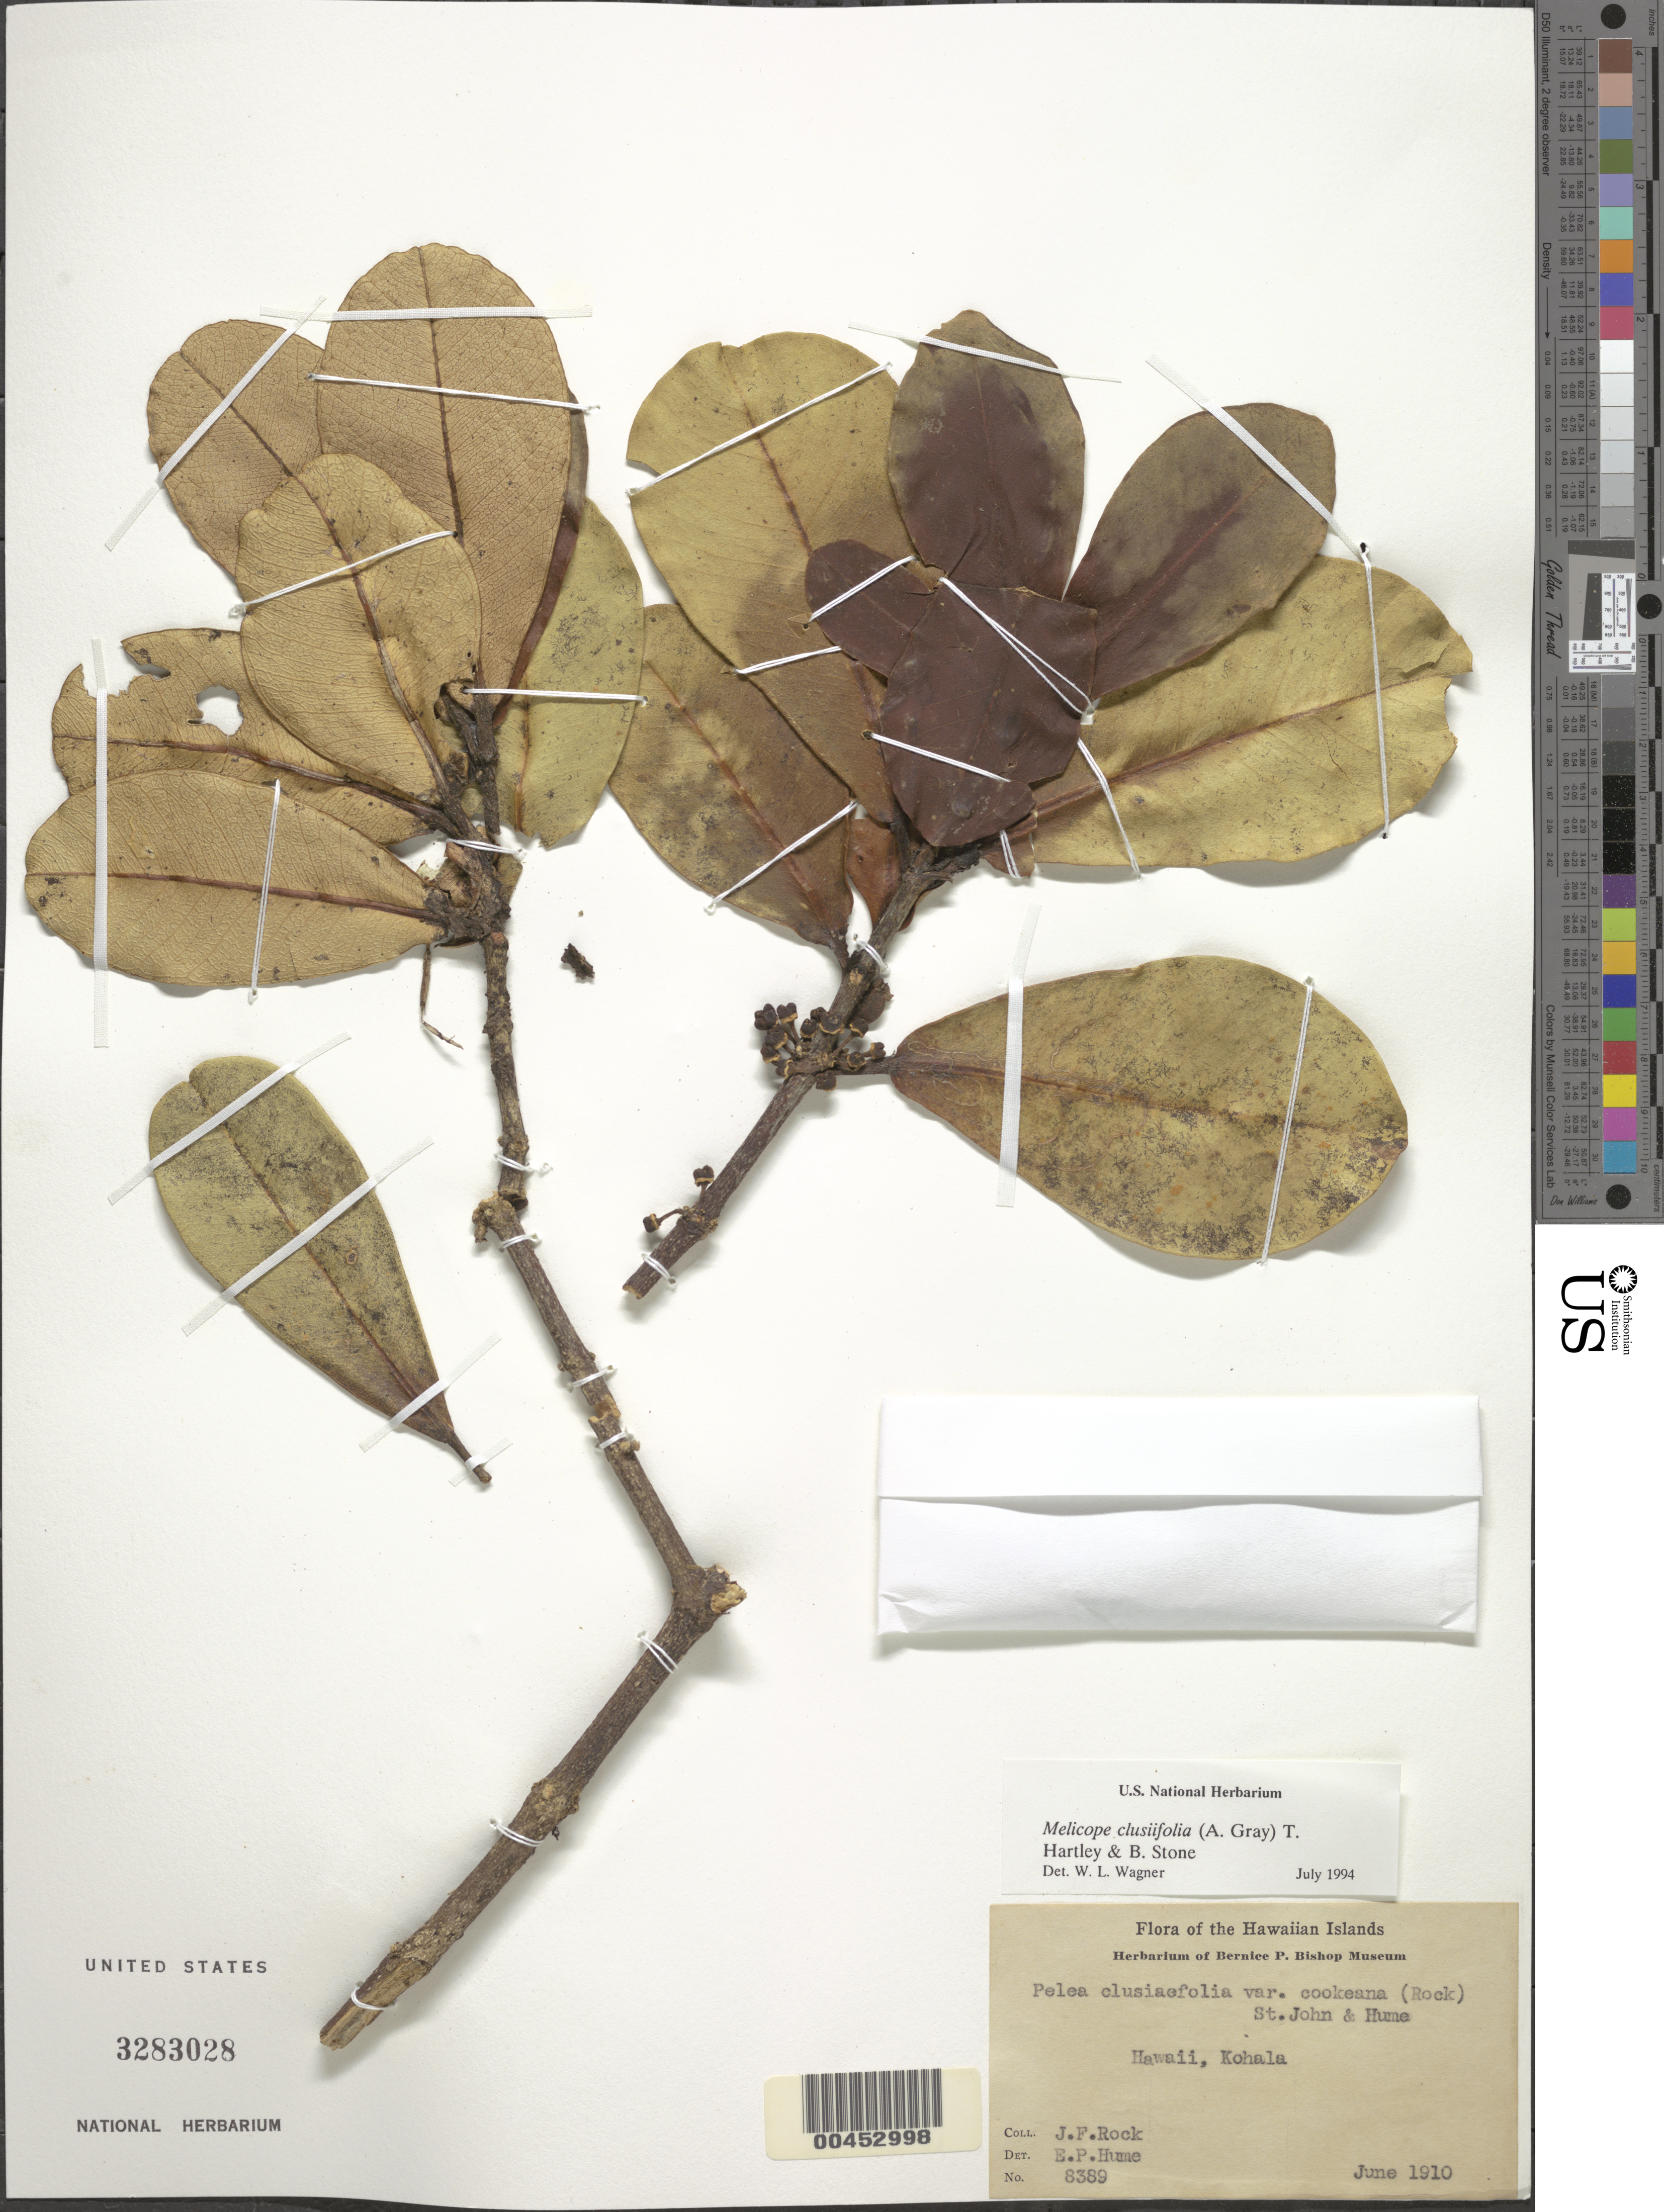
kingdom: Plantae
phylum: Tracheophyta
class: Magnoliopsida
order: Sapindales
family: Rutaceae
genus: Melicope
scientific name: Melicope clusiifolia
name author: (A. Gray) T.G. Hartley & B.C. Stone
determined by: Wagner, W. L., (BOT), Smithsonian Institution - National Museum of Natural History (UNITED STATES)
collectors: J. F. Rock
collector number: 8389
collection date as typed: Jun 1910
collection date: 1910-06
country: United States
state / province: Hawaii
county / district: Hawaii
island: Hawaii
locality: Kohala.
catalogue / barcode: US 3283028